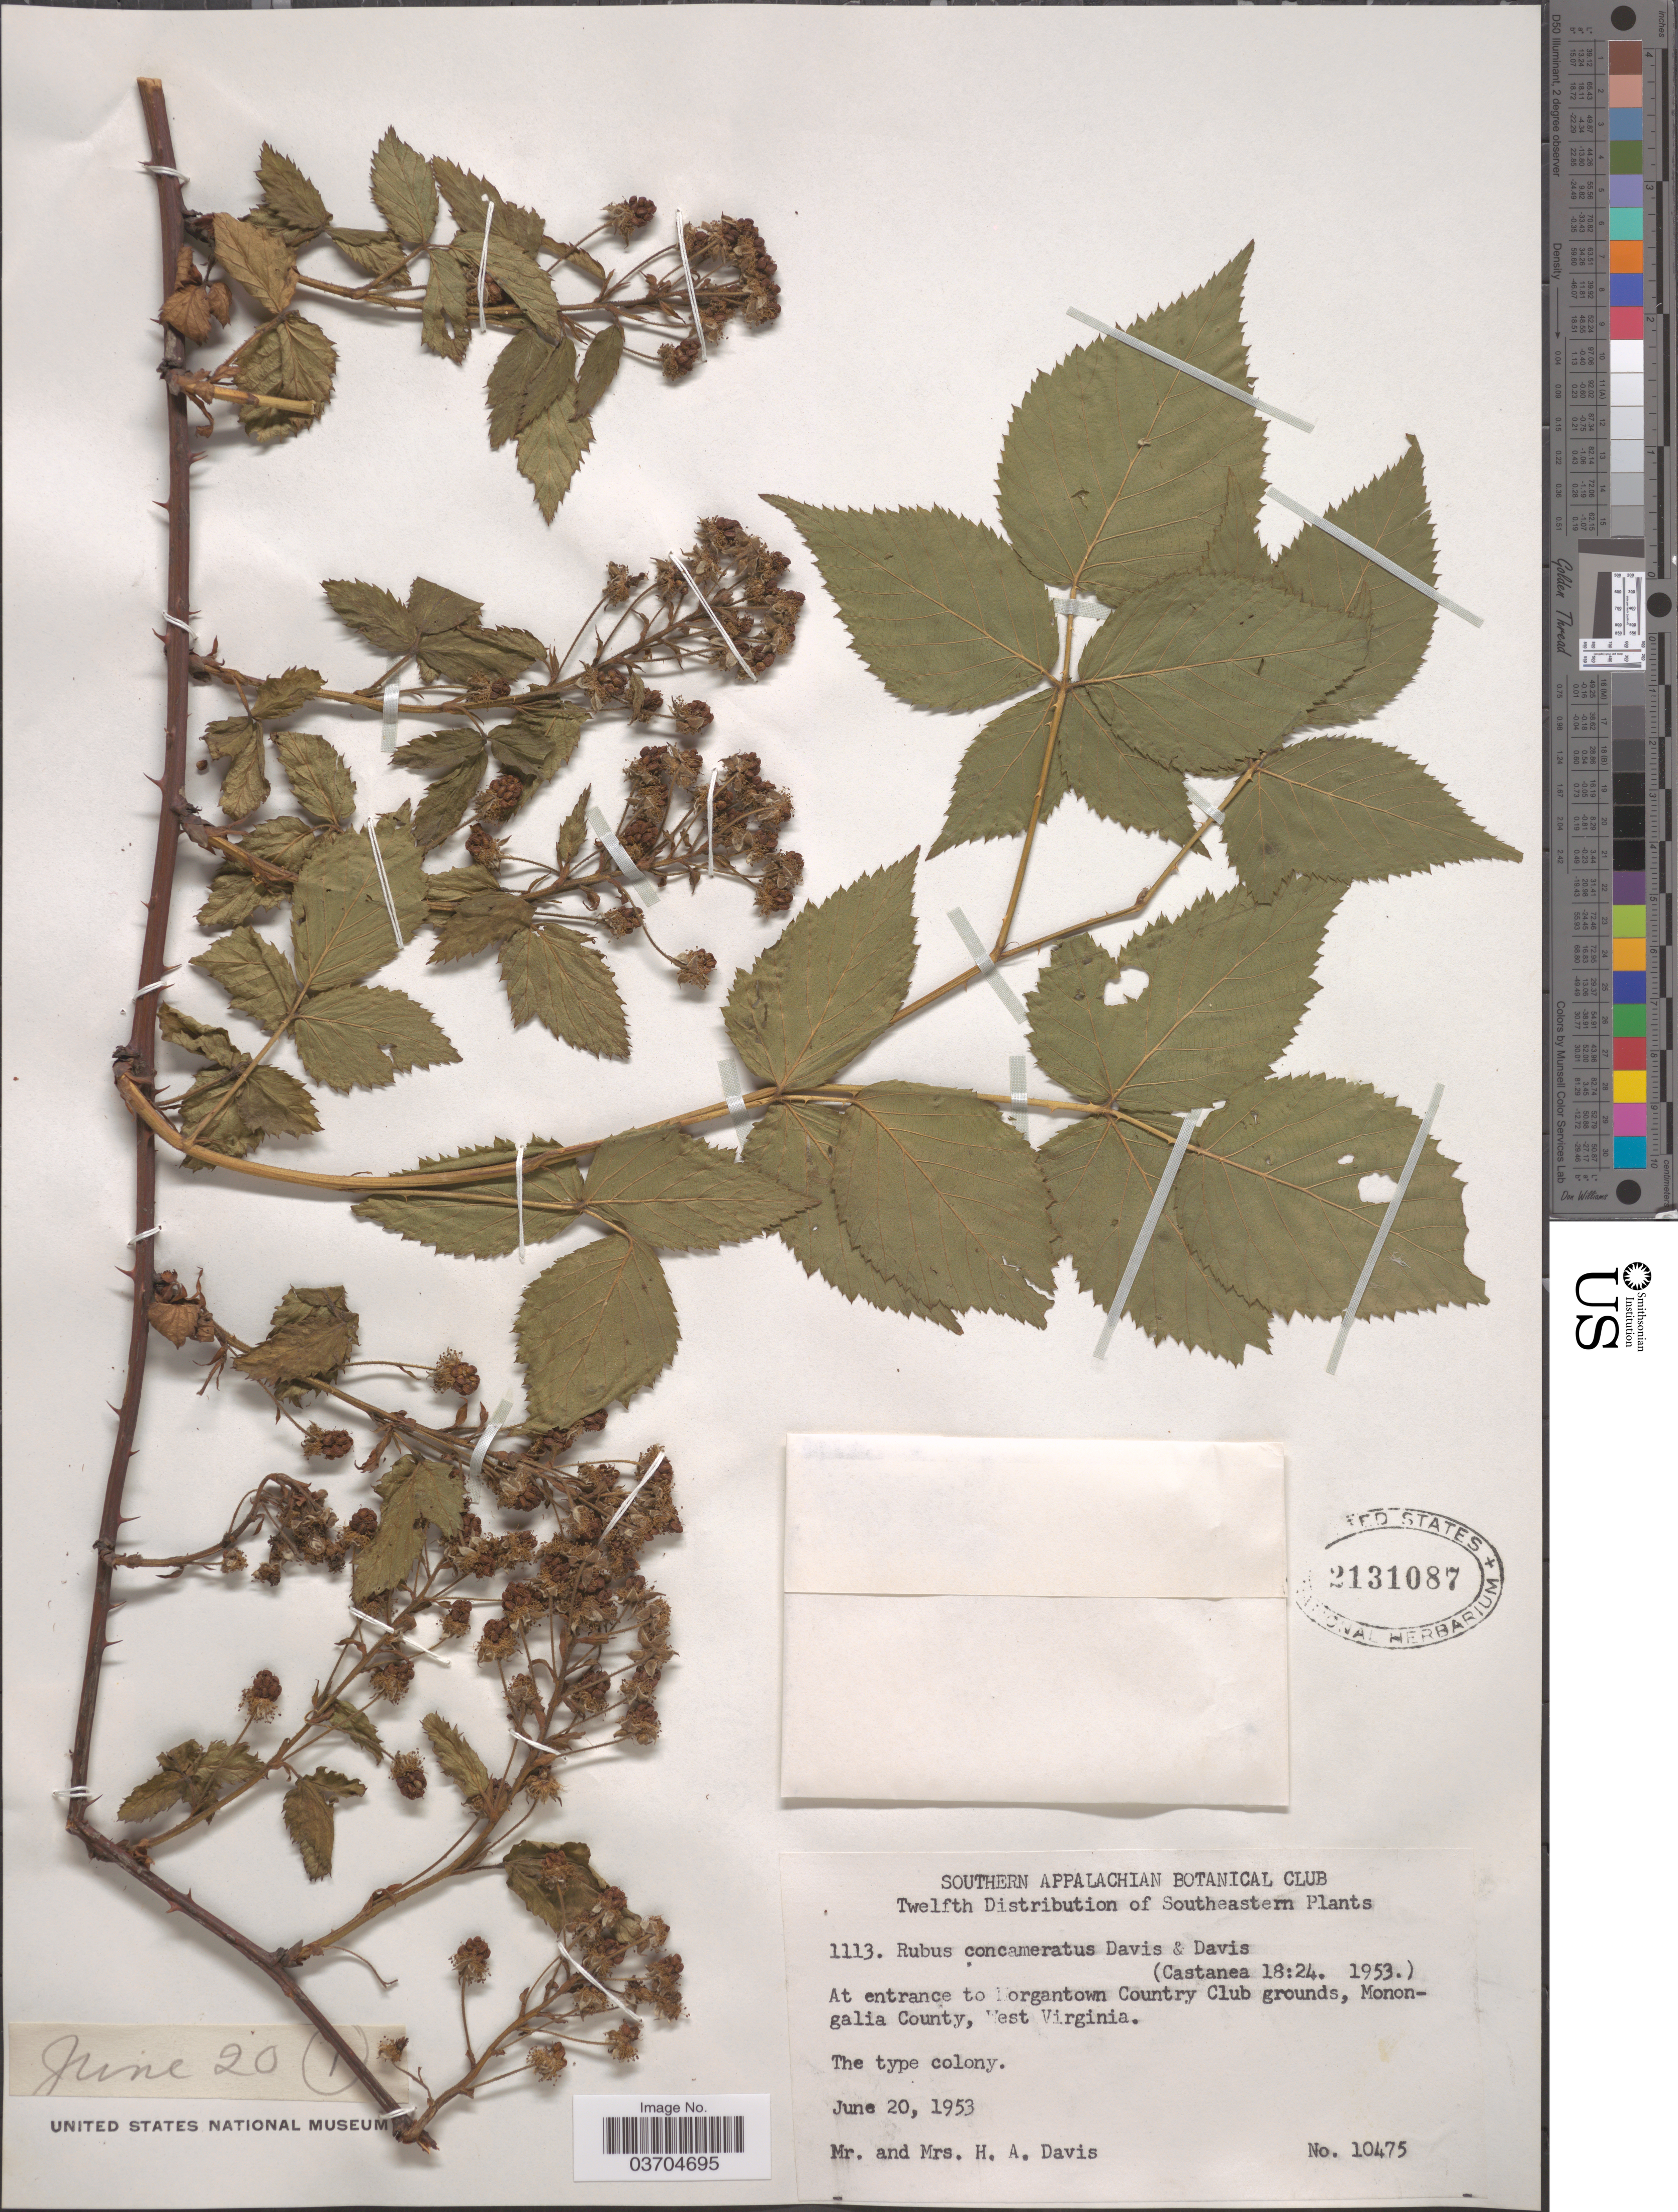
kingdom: Plantae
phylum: Tracheophyta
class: Magnoliopsida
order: Rosales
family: Rosaceae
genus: Rubus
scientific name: Rubus concameratus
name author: H.A. Davis & T. Davis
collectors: H. Davis & H. Davis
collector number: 10475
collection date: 1953-06-20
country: United States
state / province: West Virginia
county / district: Monongalia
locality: At entrance to Morgantown Country Club grounds, Monongalia County.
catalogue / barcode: US 2131087